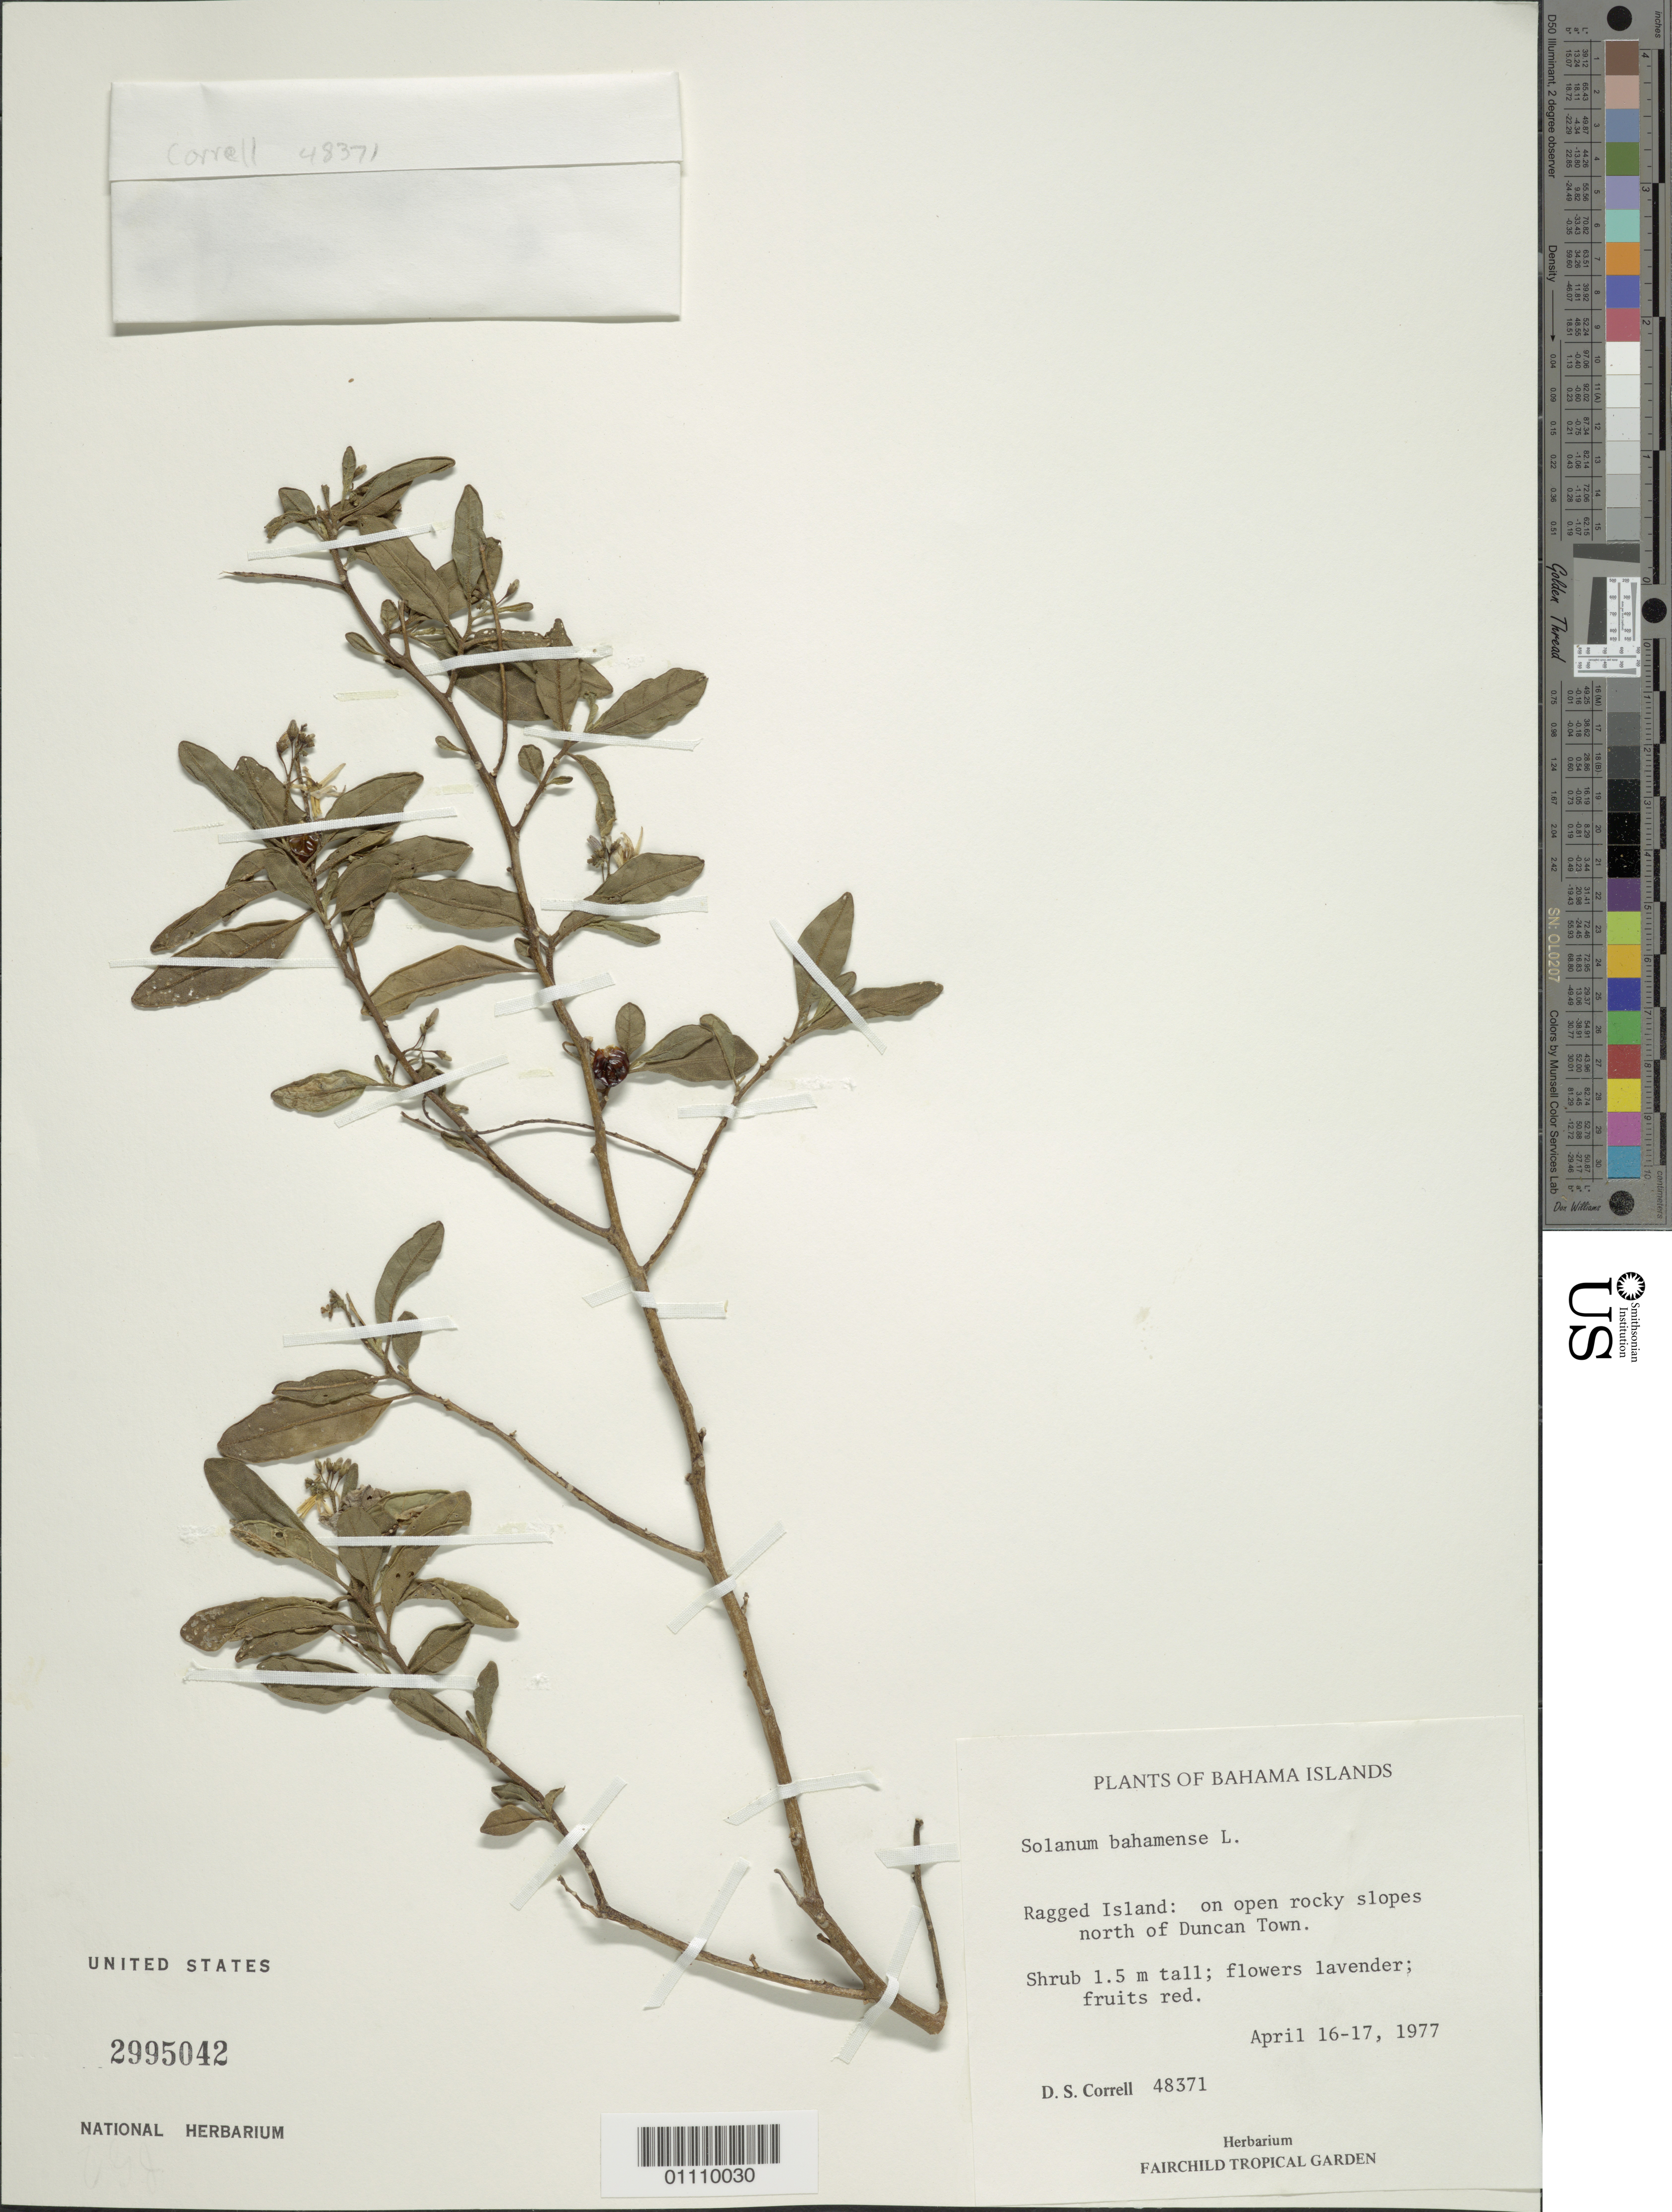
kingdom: Plantae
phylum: Tracheophyta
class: Magnoliopsida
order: Solanales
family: Solanaceae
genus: Solanum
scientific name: Solanum bahamense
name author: L.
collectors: D. S. Correll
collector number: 48371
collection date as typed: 16 Apr 1977 to 17 Apr 1977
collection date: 1977-04-16/1977-04-17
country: Bahamas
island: Ragged I.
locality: Duncan Town, N of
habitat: On open rocky slopes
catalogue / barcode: US 2995042